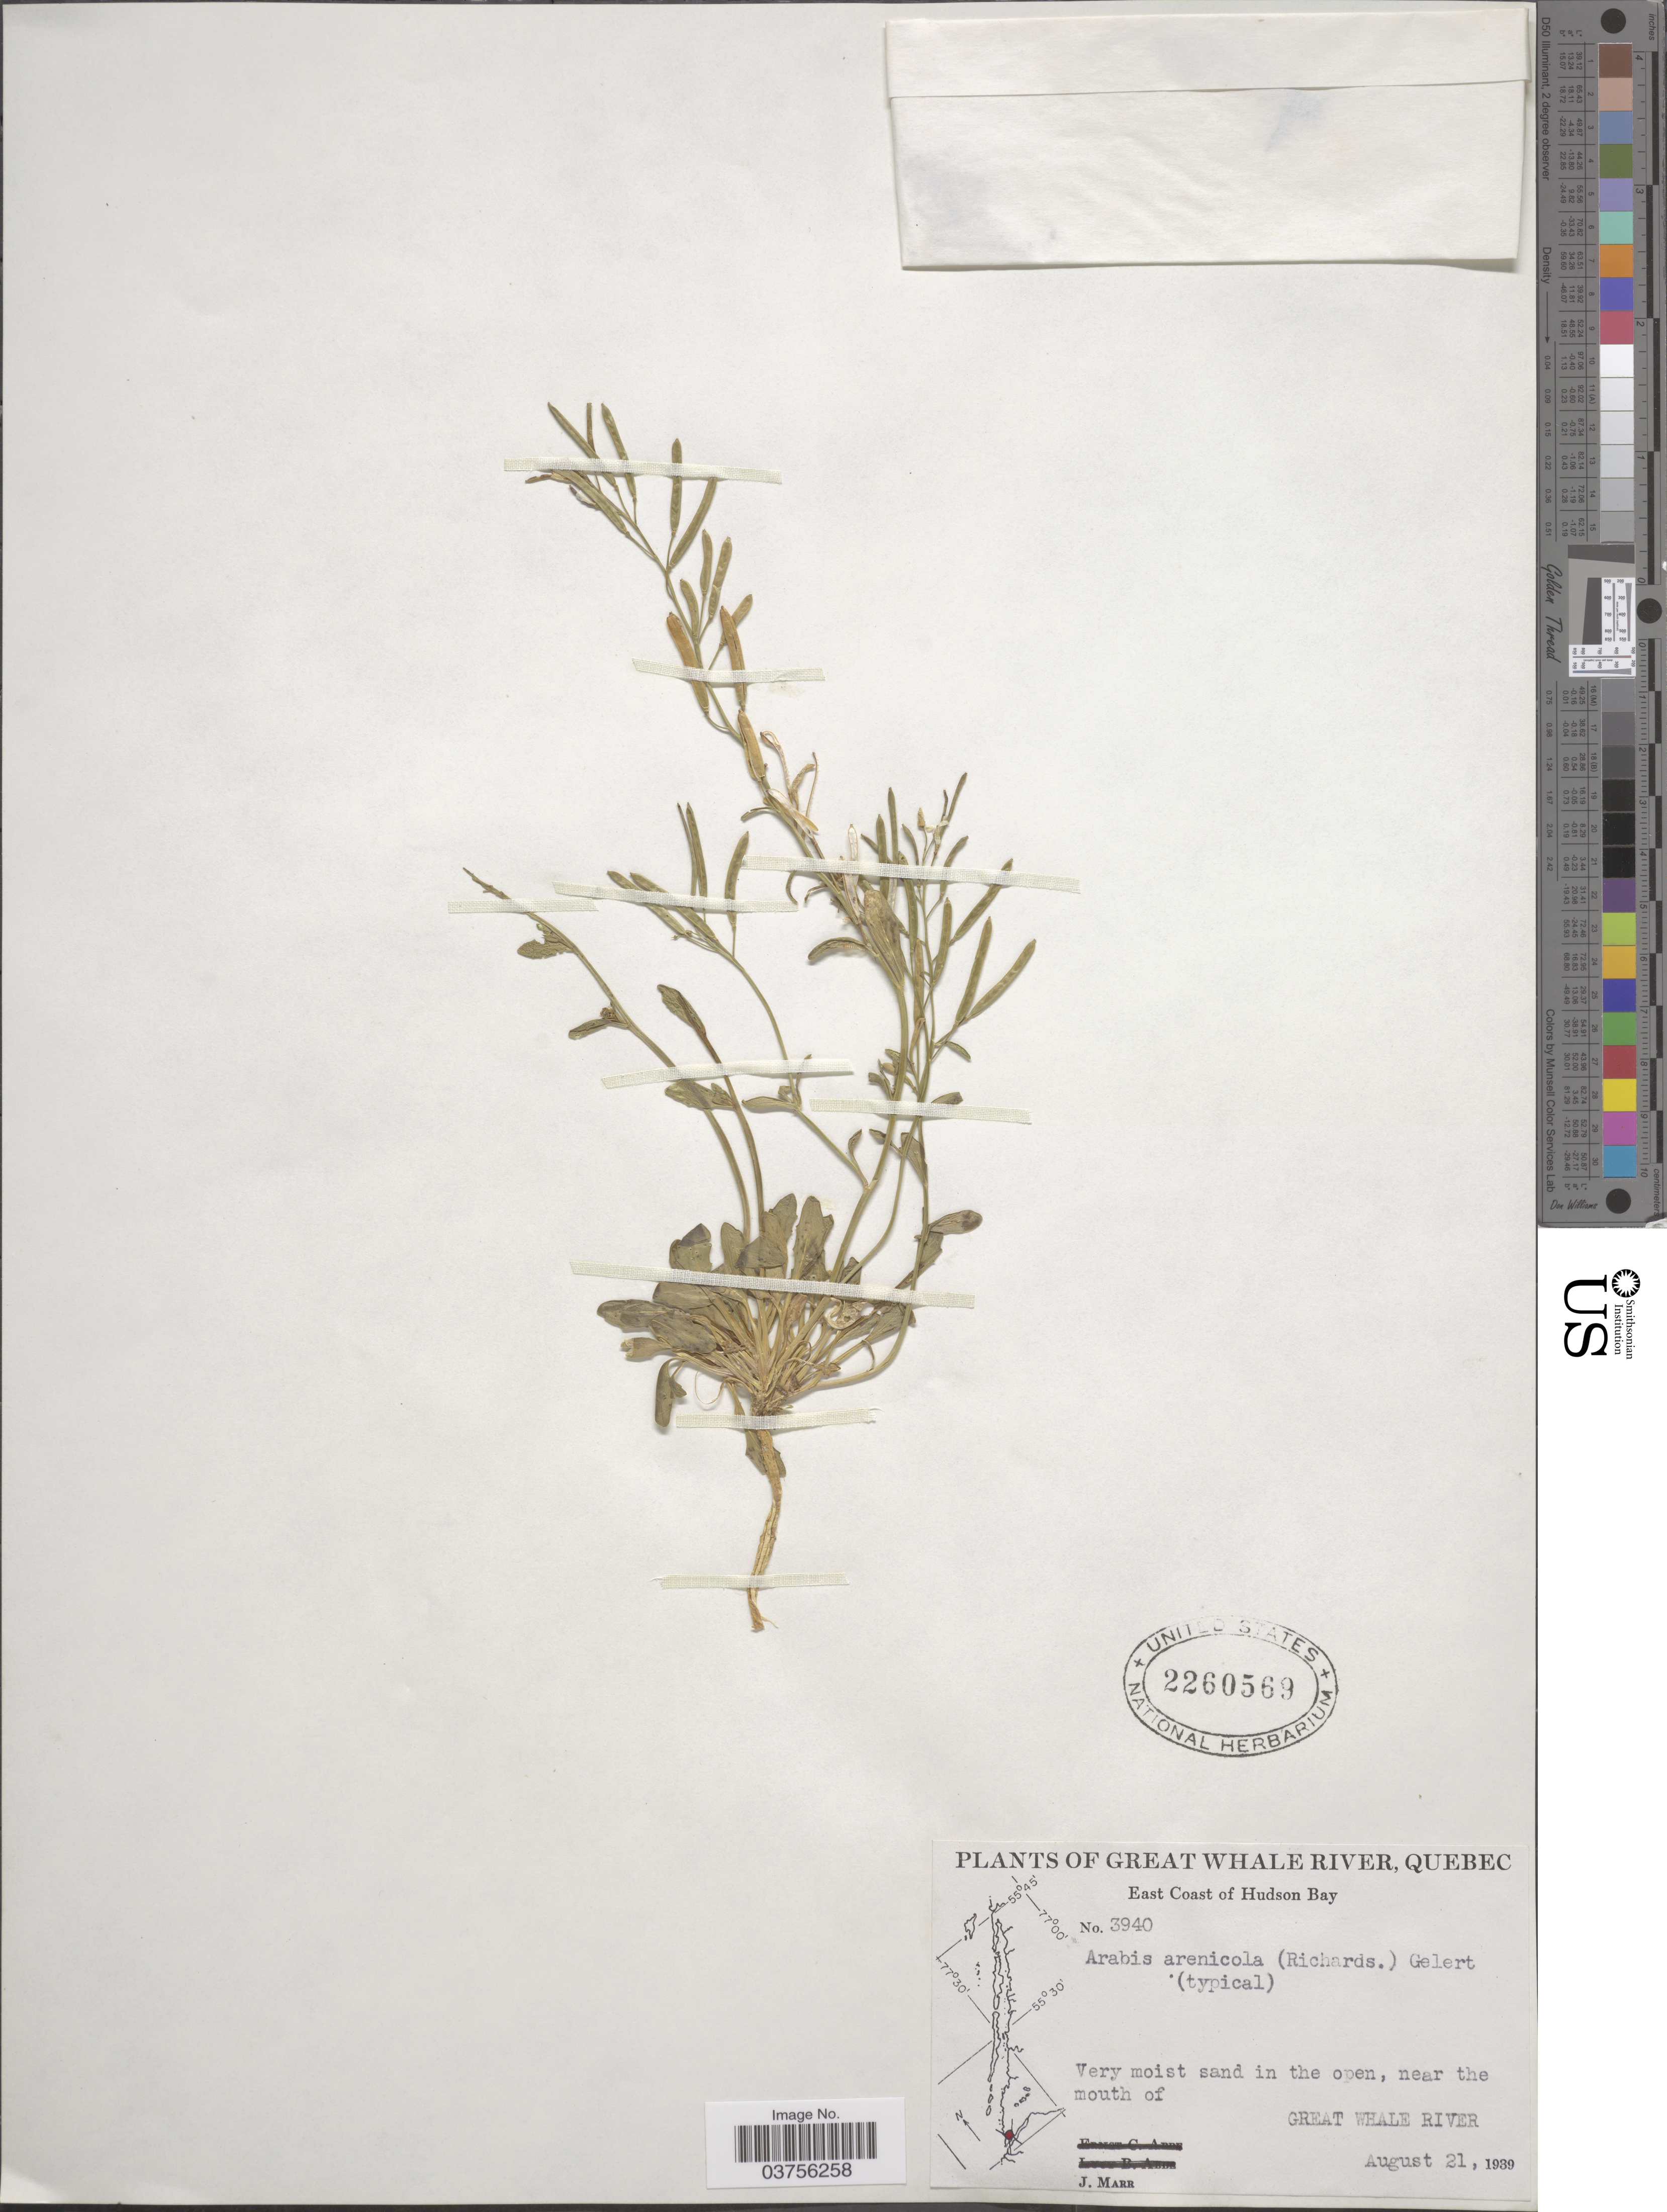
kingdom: Plantae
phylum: Tracheophyta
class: Magnoliopsida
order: Brassicales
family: Brassicaceae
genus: Arabis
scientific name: Arabis arenicola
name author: (Richardson ex Hook.) Gelert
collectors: J. Marr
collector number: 3940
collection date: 1939-08-21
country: Canada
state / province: Quebec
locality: Great Whale River. East Coast of Hudson Bay. Near the mouth of Great Whale River.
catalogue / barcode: US 2260569